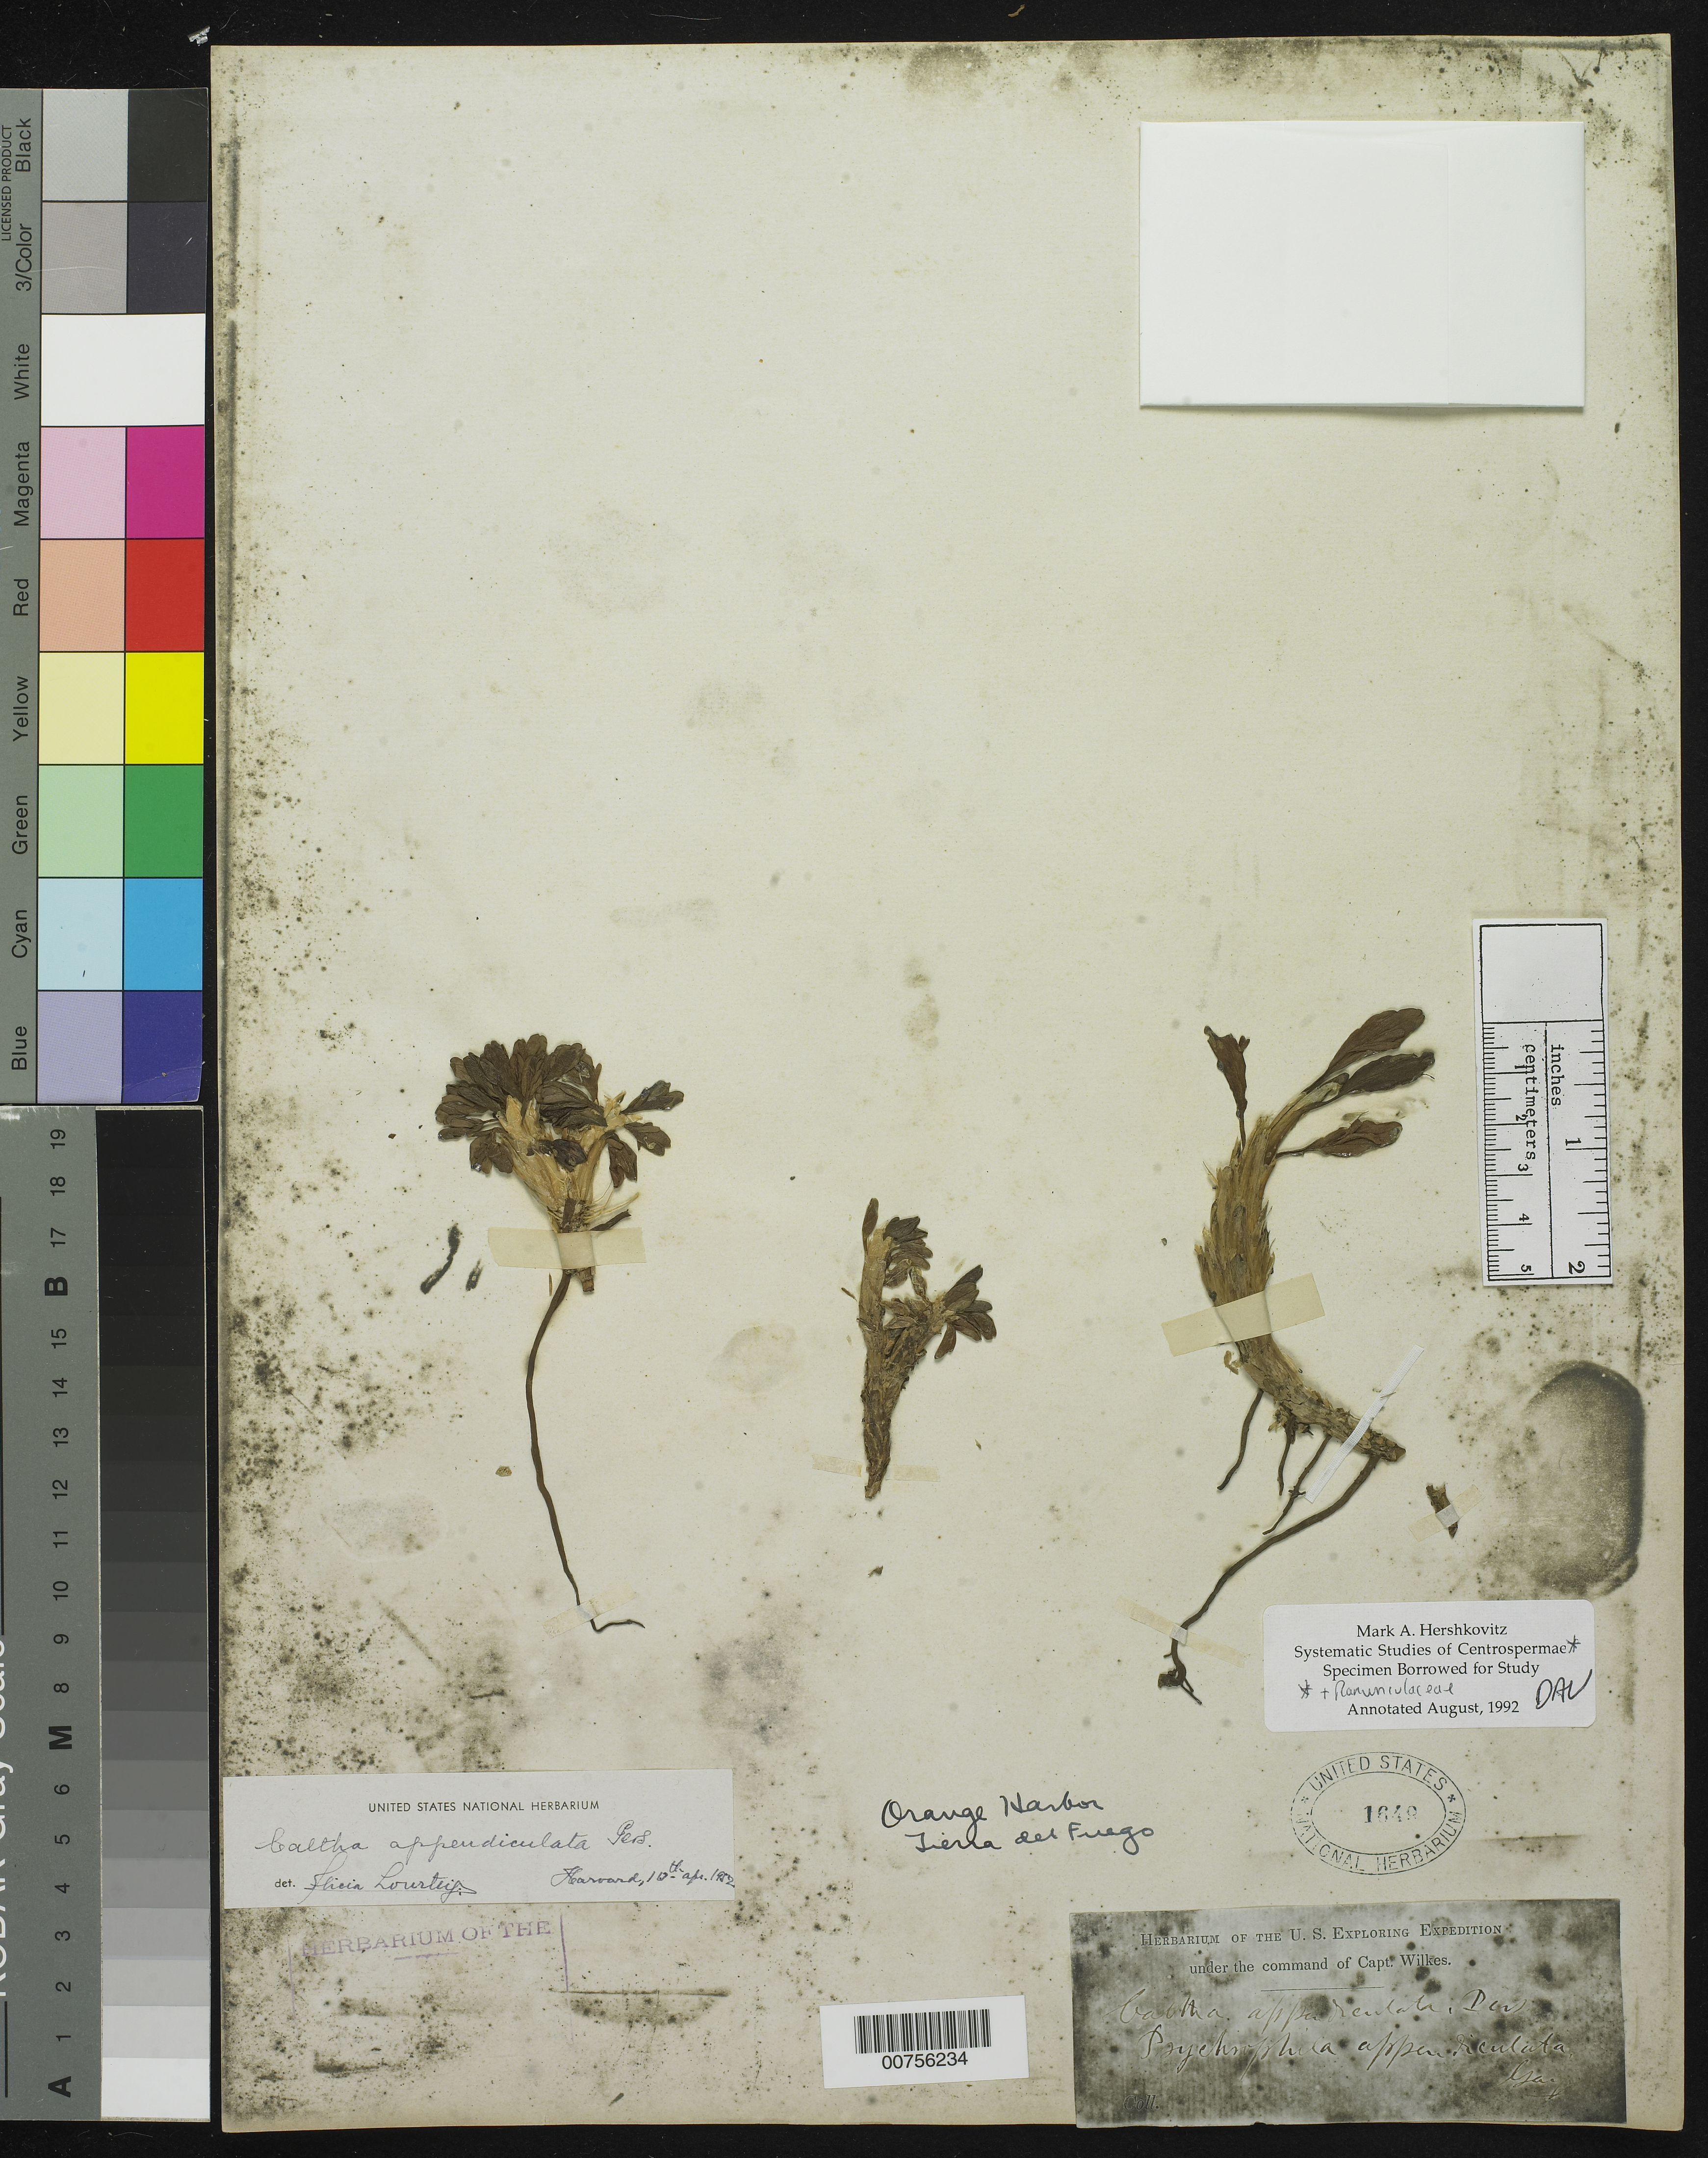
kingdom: Plantae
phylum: Tracheophyta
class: Magnoliopsida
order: Ranunculales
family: Ranunculaceae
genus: Caltha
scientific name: Caltha appendiculata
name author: Pers.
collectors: Wilkes Explor. Exped.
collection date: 1838/1842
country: Argentina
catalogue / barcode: US 1649